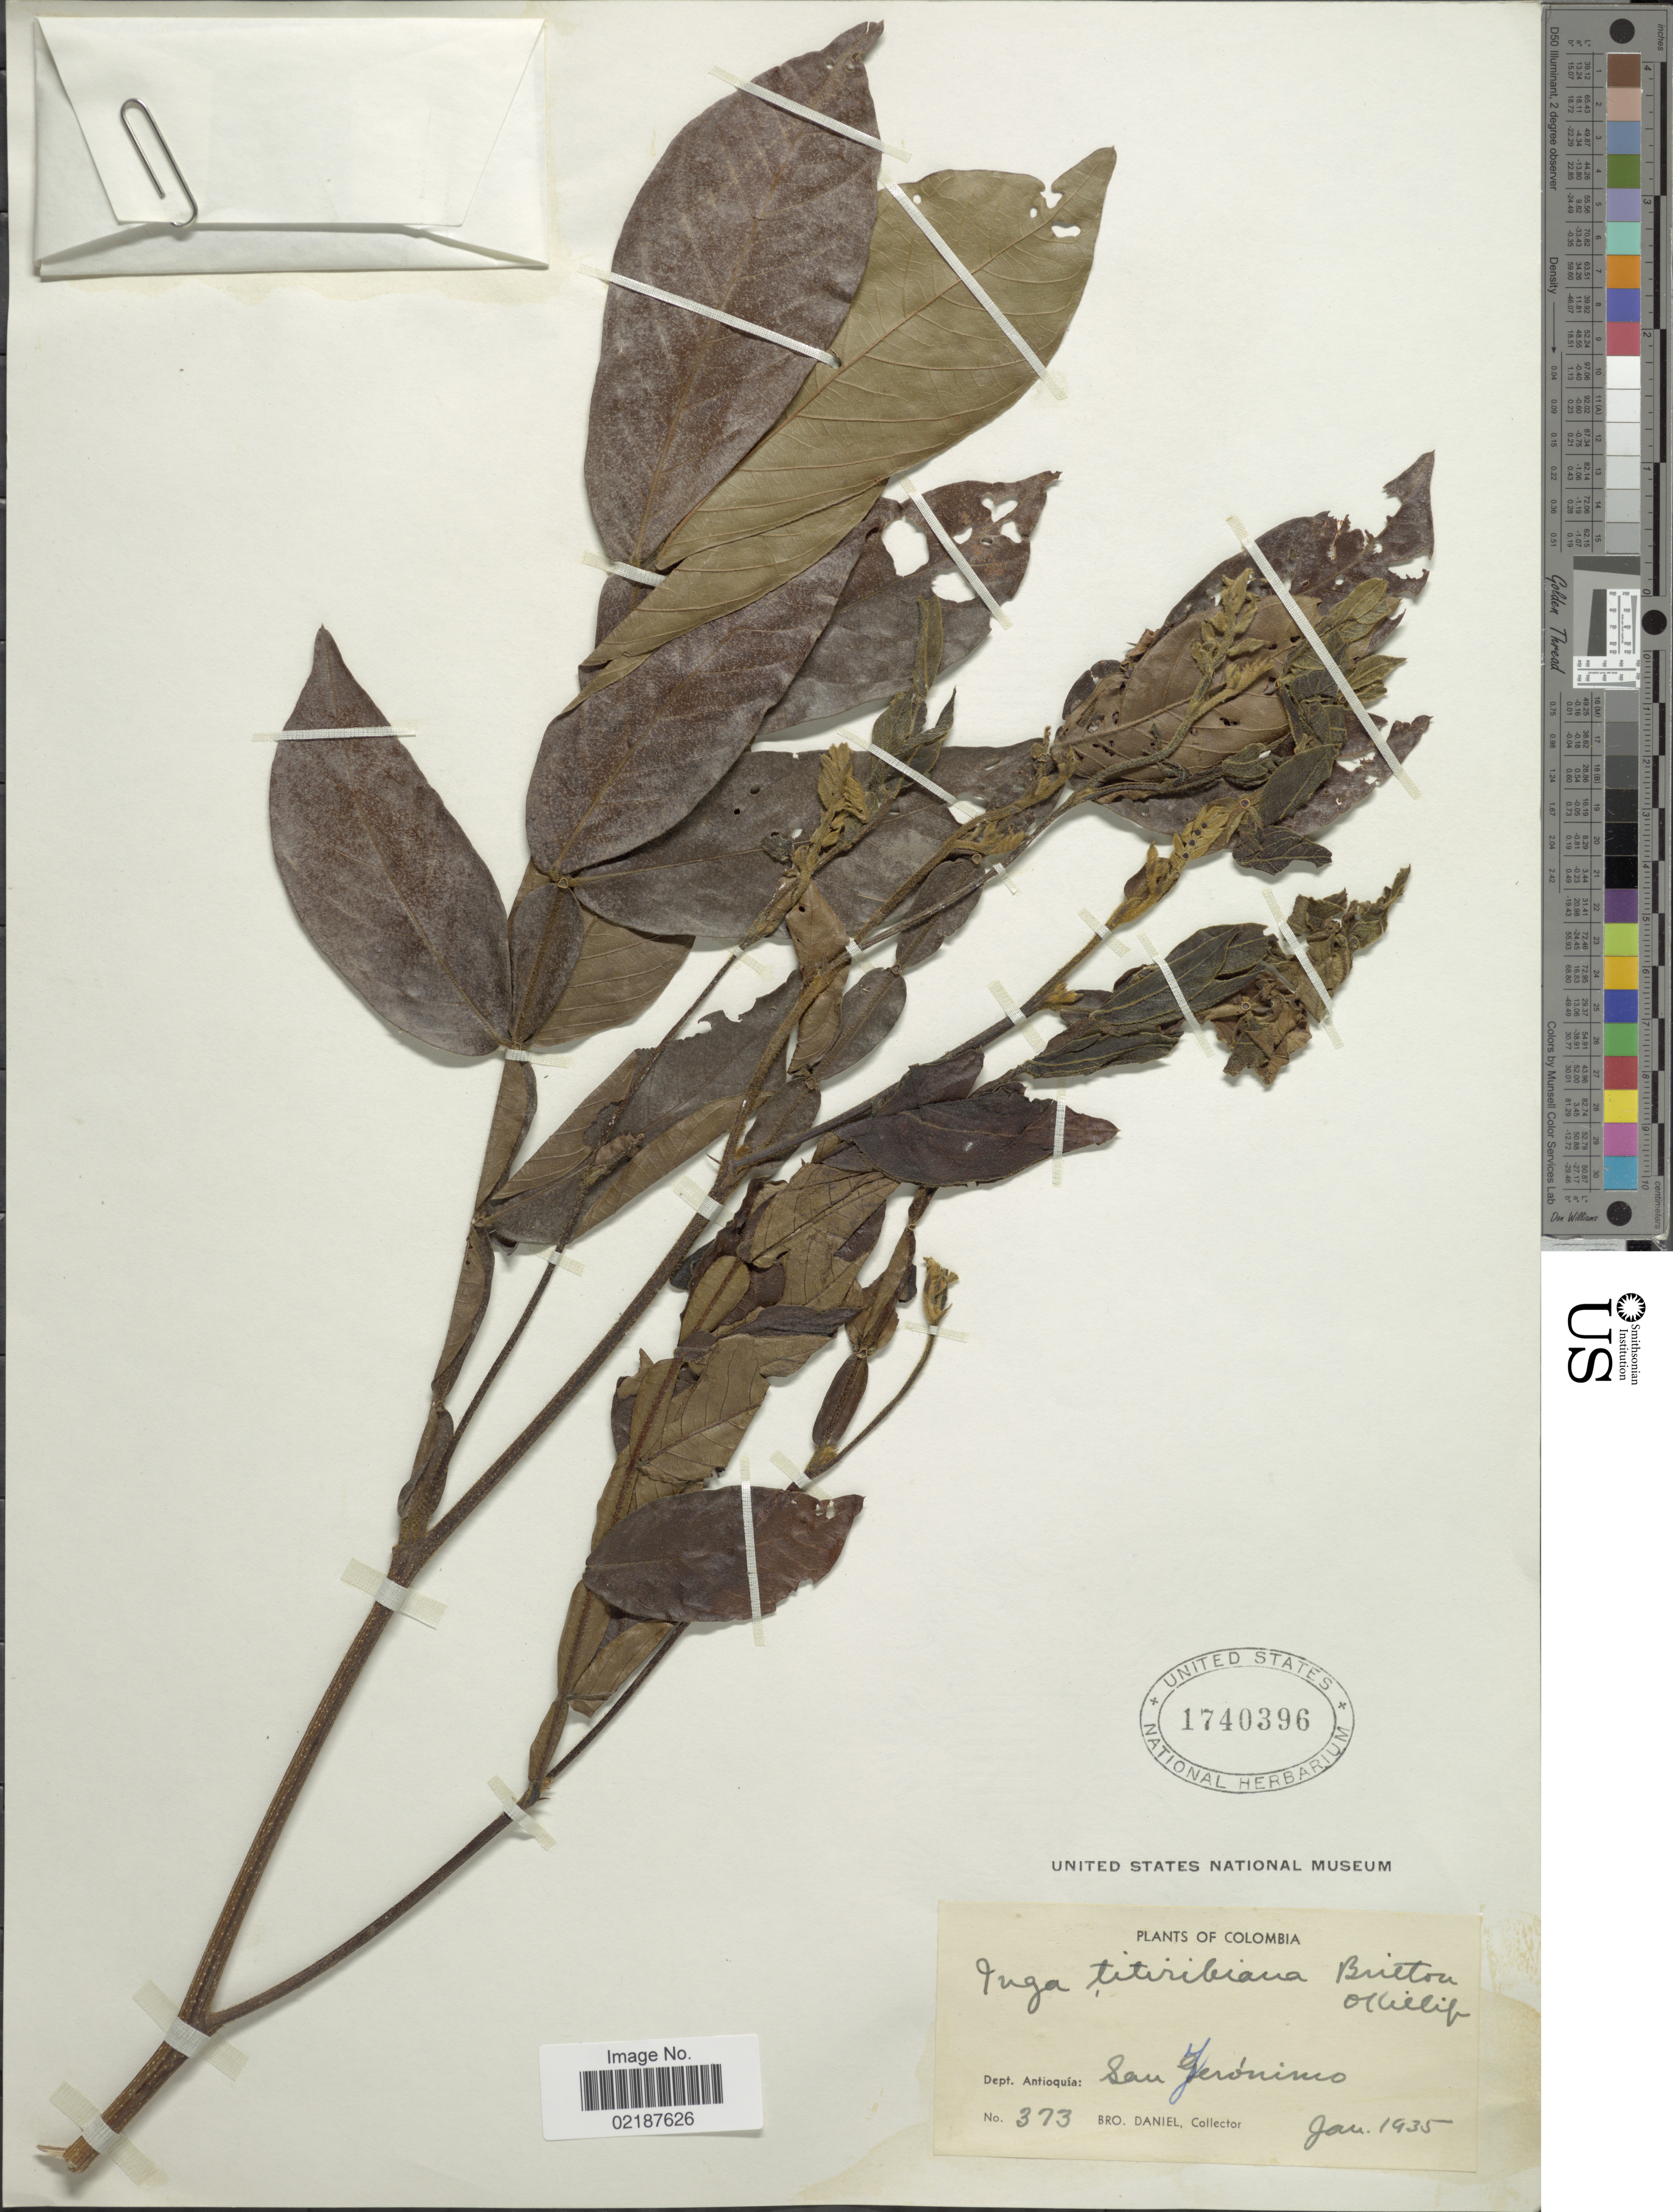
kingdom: Plantae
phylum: Tracheophyta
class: Magnoliopsida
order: Fabales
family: Fabaceae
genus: Inga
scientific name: Inga densiflora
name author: Benth.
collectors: Bro. Daniel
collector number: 373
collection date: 1935-01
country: Colombia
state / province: Antioquia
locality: Dept.: Antioqua: San Jeronimo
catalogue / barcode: US 1740396